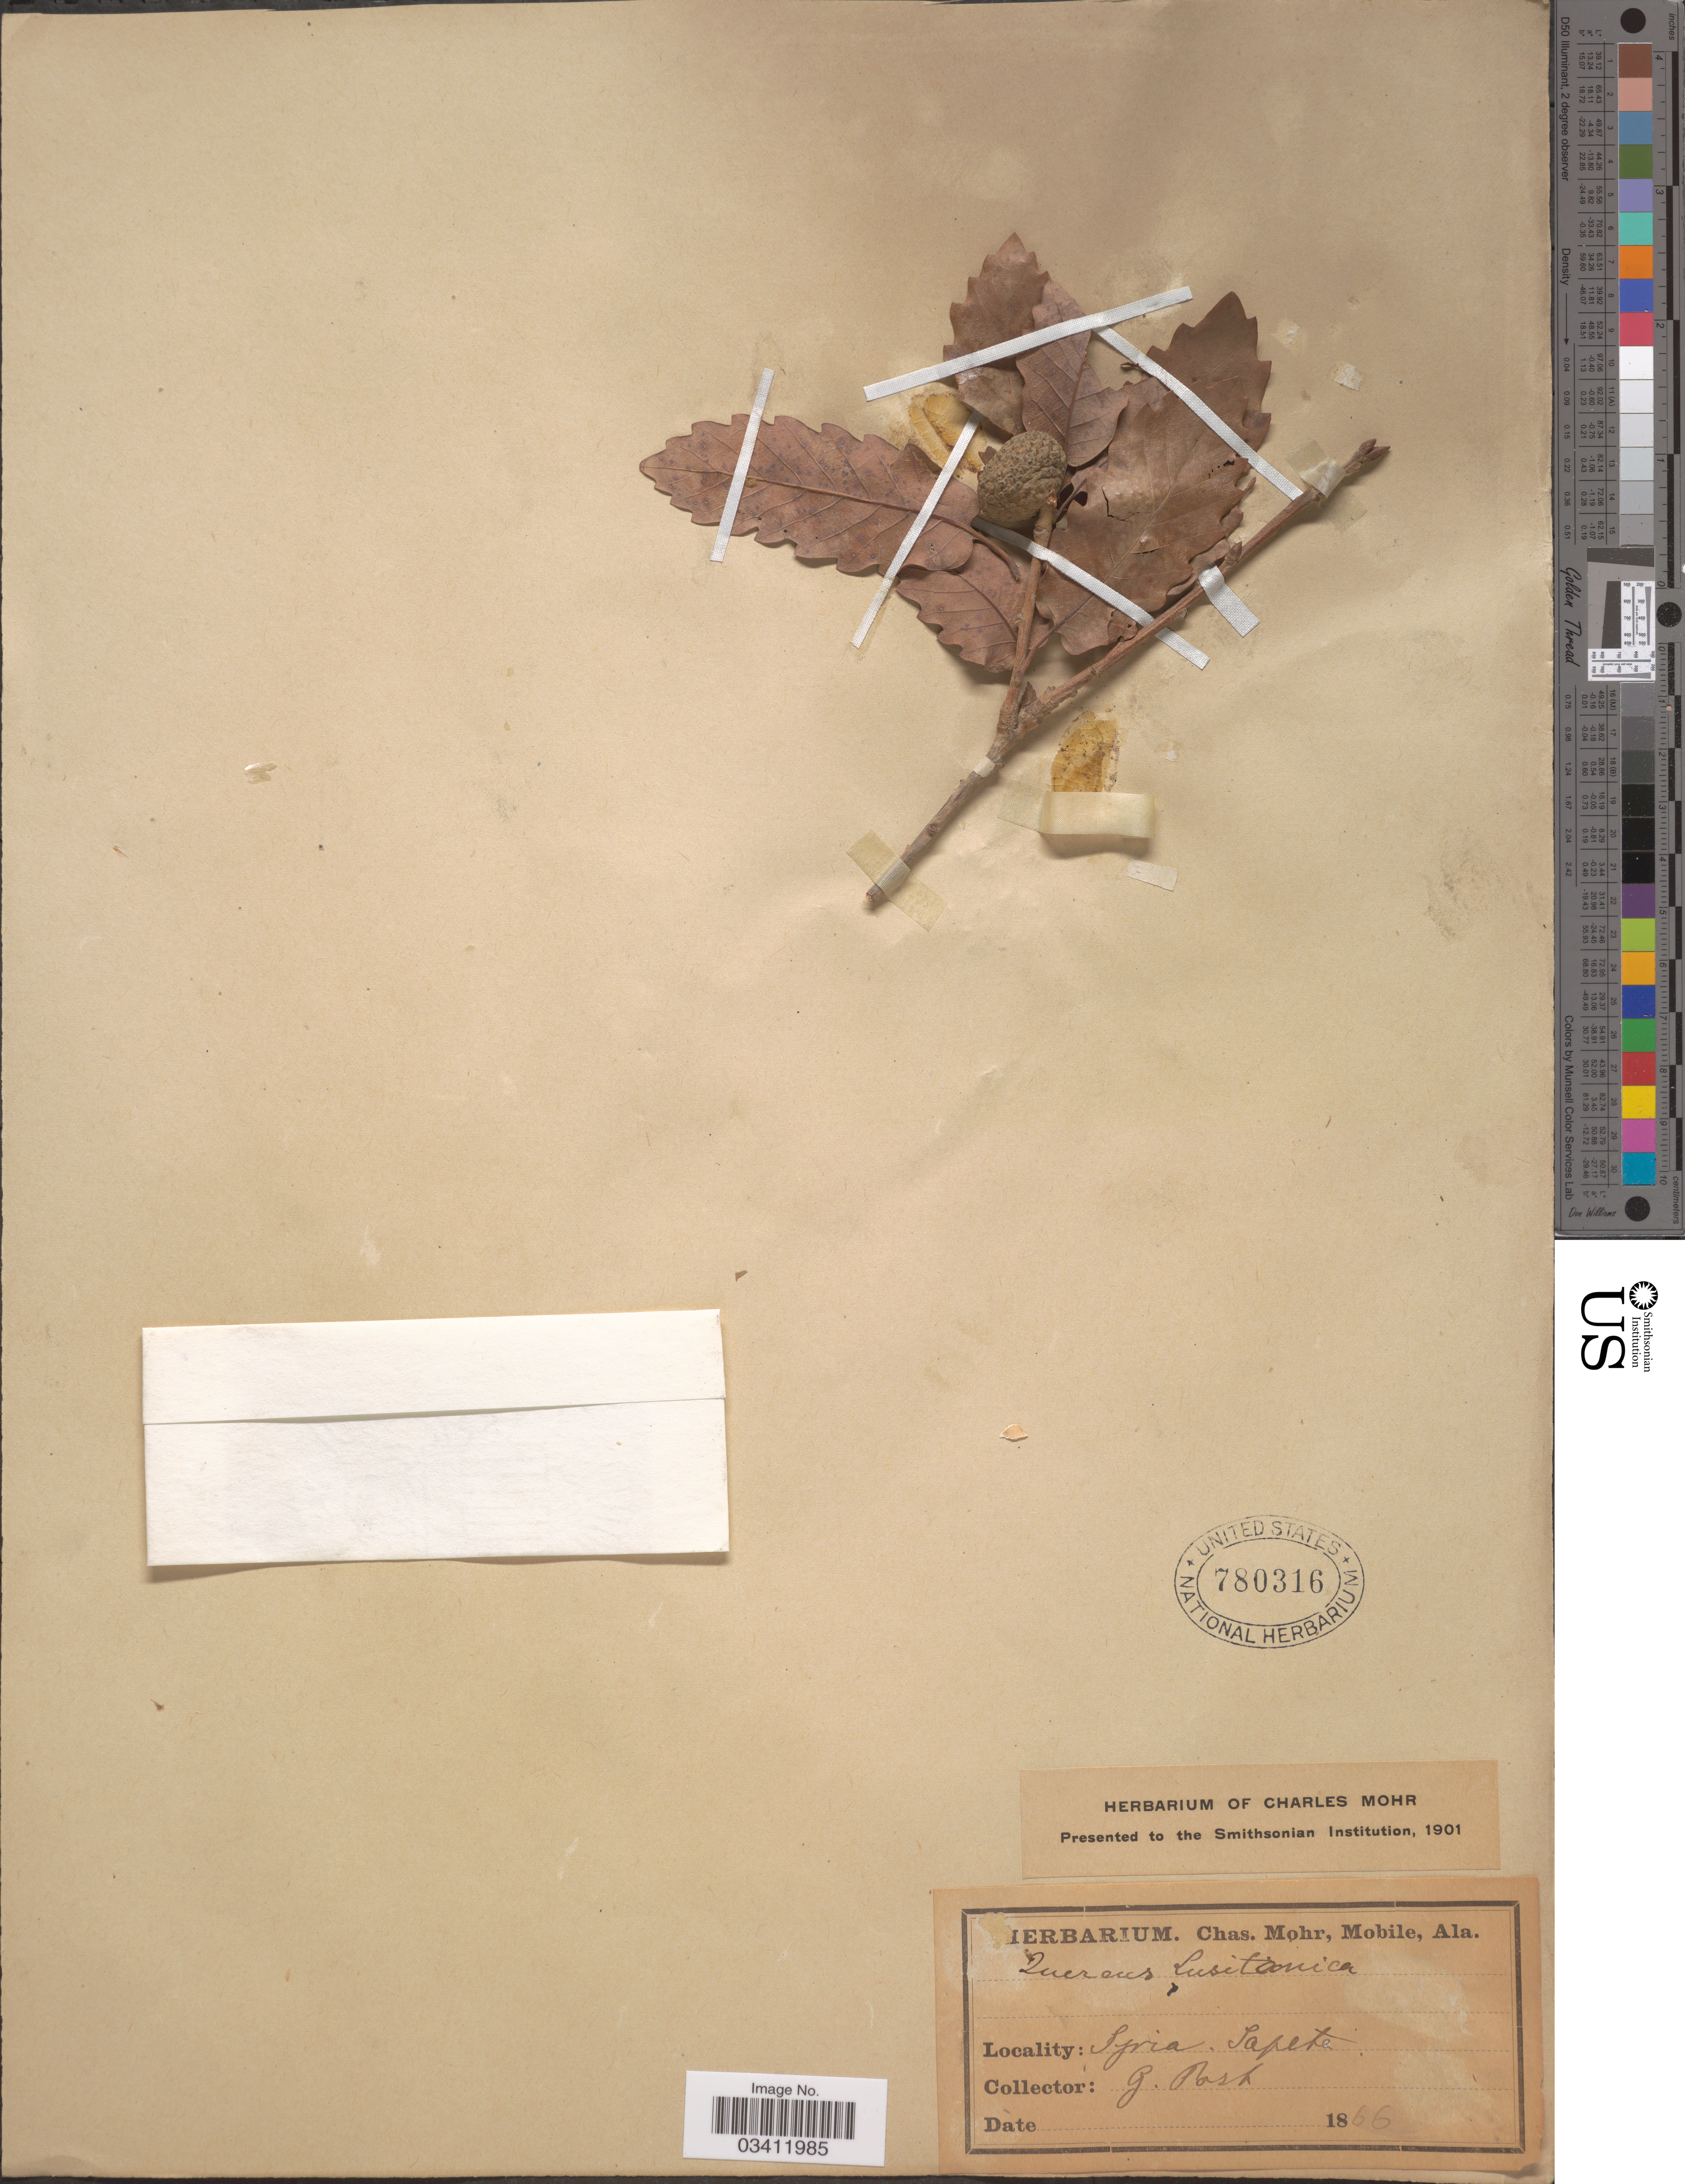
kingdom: Plantae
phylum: Tracheophyta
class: Magnoliopsida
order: Fagales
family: Fagaceae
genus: Quercus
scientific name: Quercus lusitanica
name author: Lam.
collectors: G. E. Post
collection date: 1866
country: Syria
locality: Sapete.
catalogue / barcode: US 780316